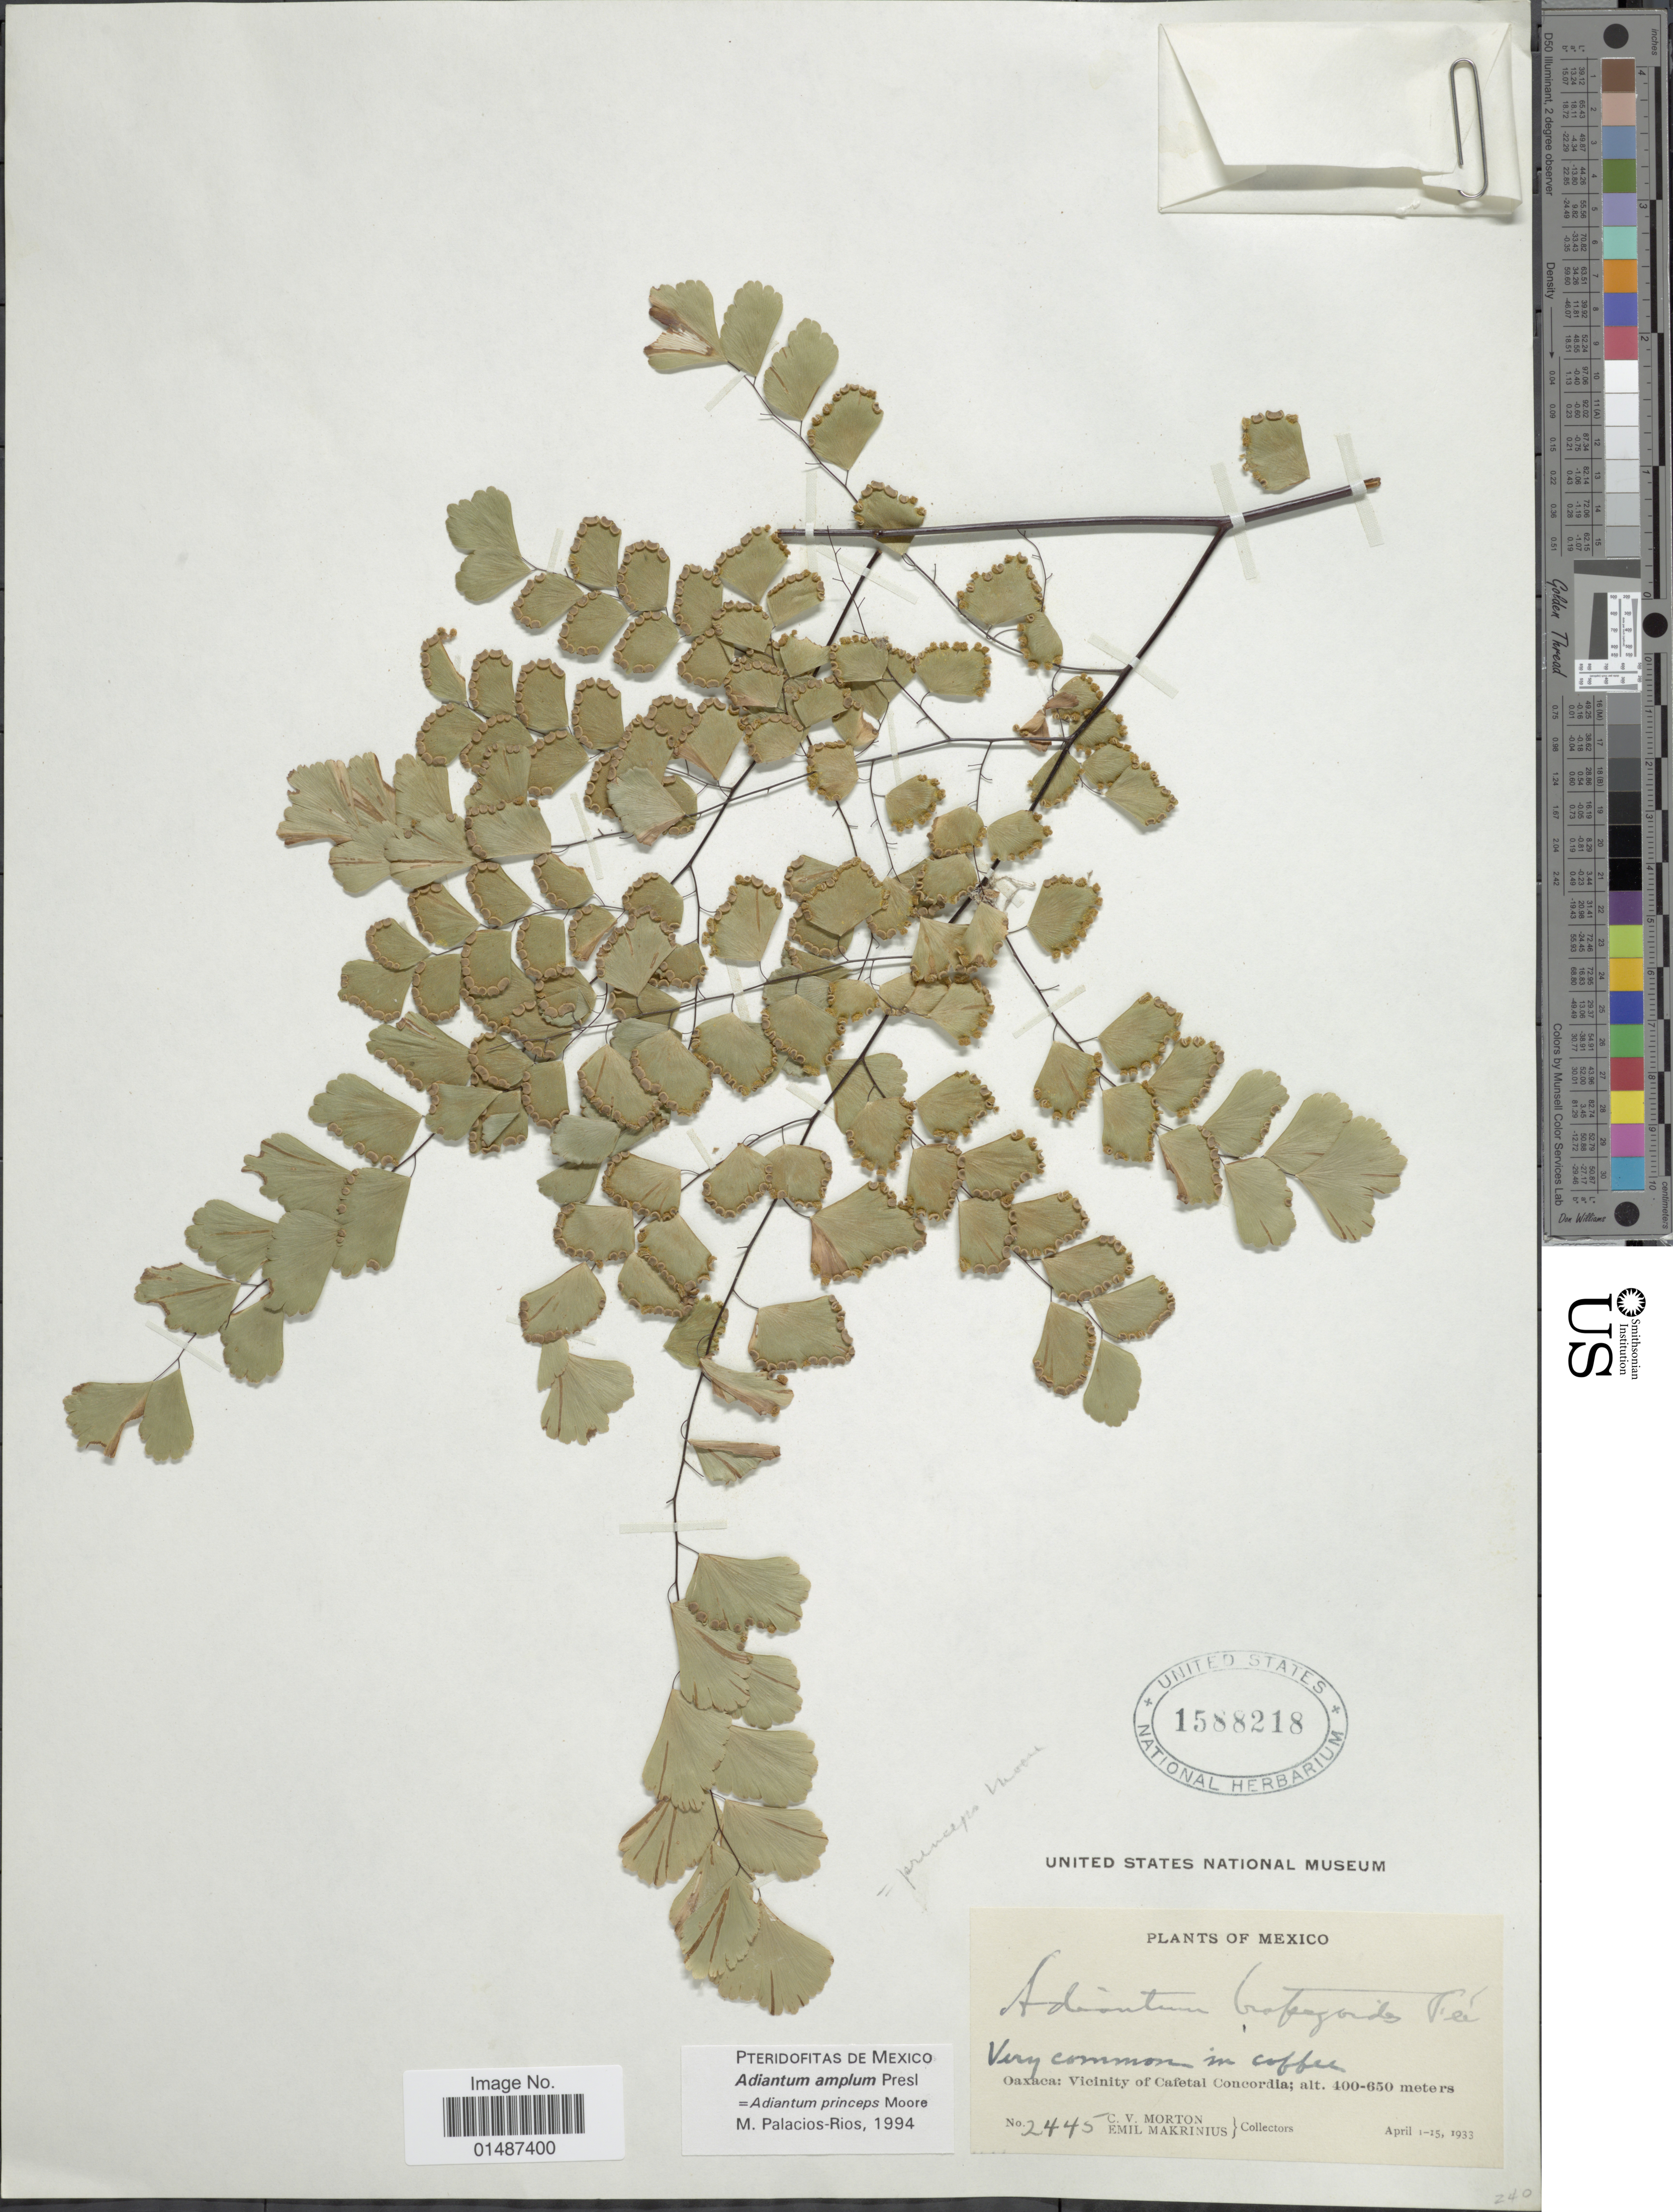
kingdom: Plantae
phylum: Tracheophyta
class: Polypodiopsida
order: Polypodiales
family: Pteridaceae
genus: Adiantum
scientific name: Adiantum amplum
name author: C. Presl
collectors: C. V. Morton & E. Makrinius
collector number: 2445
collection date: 1933-04-01/1933-04-15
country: Mexico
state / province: Oaxaca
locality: Vicinity of Cafetal Coucordia.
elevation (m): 400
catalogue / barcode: US 1588218